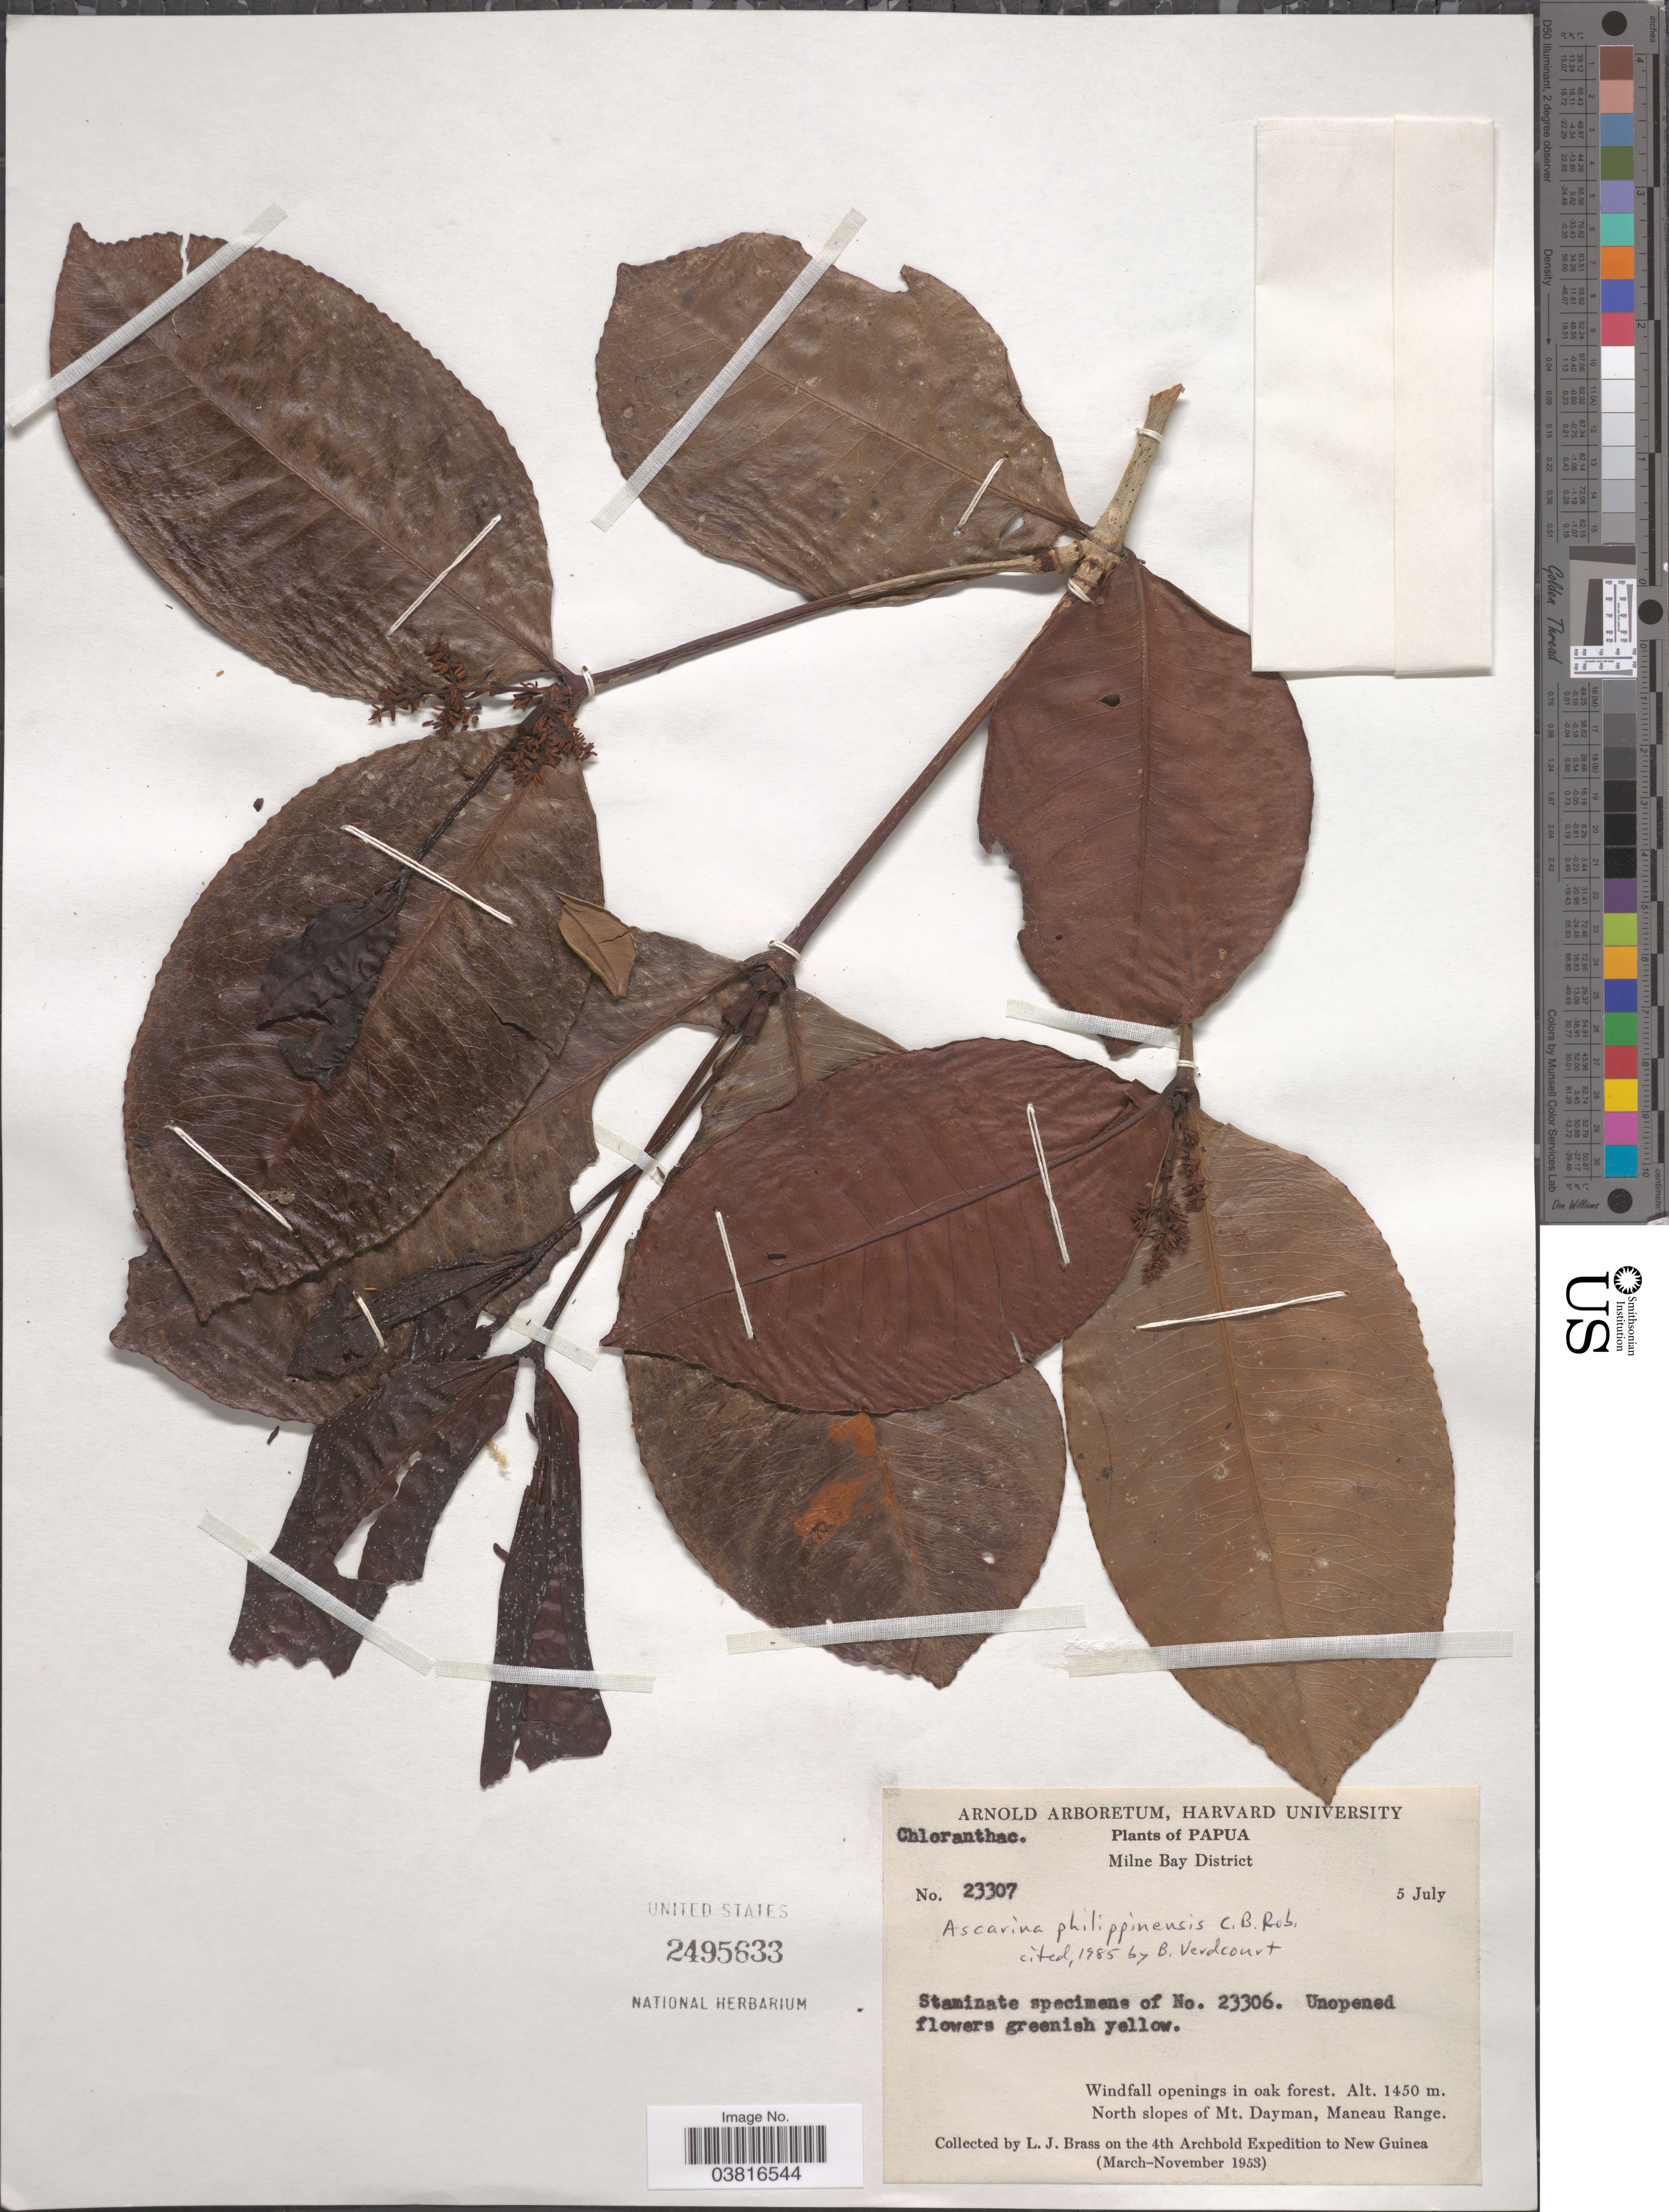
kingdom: Plantae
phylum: Tracheophyta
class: Magnoliopsida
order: Chloranthales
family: Chloranthaceae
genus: Ascarina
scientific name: Ascarina philippinensis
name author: C.B. Rob.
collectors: L. J. Brass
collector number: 23307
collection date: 1953-07-05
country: Papua New Guinea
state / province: Milne Bay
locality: Papua. Milne Bay District. North slopes of Mt. Dayman, Maneau Range. New Guinea.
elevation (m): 1450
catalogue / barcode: US 2495633